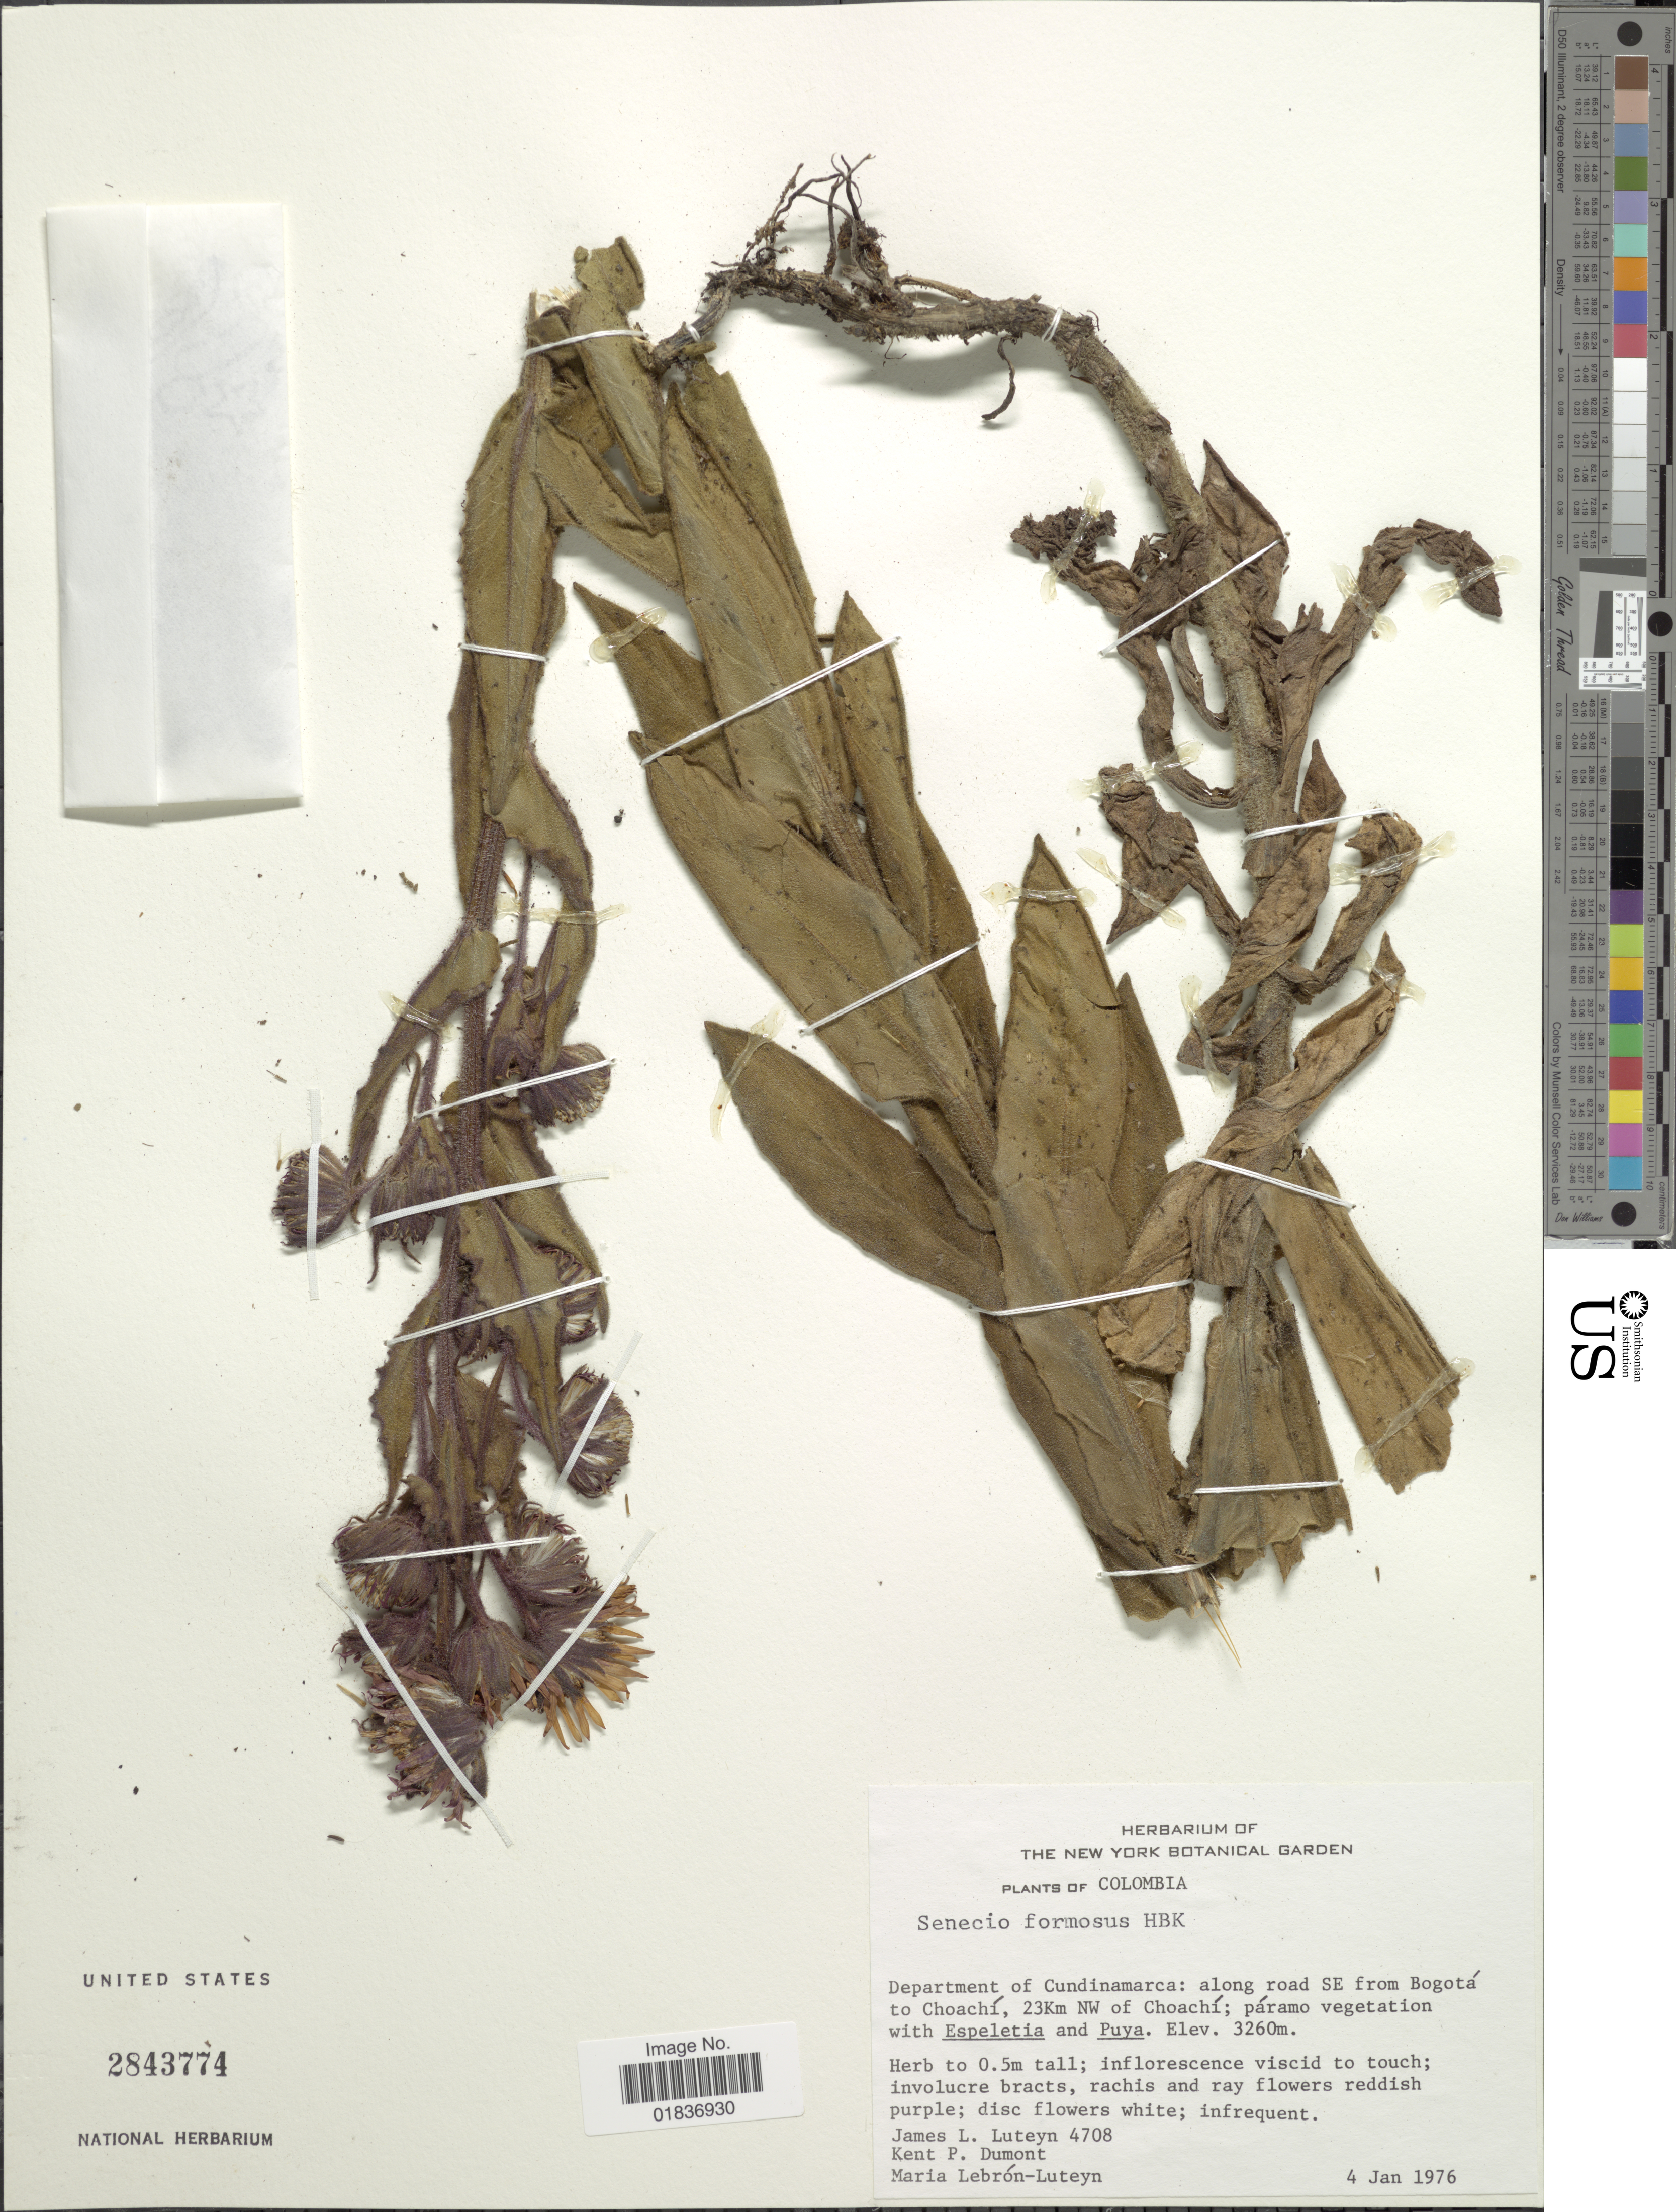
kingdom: Plantae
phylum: Tracheophyta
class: Magnoliopsida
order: Asterales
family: Asteraceae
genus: Senecio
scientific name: Senecio wedglacialis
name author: Cuatrec.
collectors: J. L. Luteyn, K. P. Dumont & M. L. Lebrón-Luteyn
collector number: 4708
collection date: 1976-01-04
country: Colombia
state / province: Cundinamarca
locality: Department of Cundinamarca: along road SE from Bogota to Choachi, 23Km NW of Choachi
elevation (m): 3260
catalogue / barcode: US 2843774